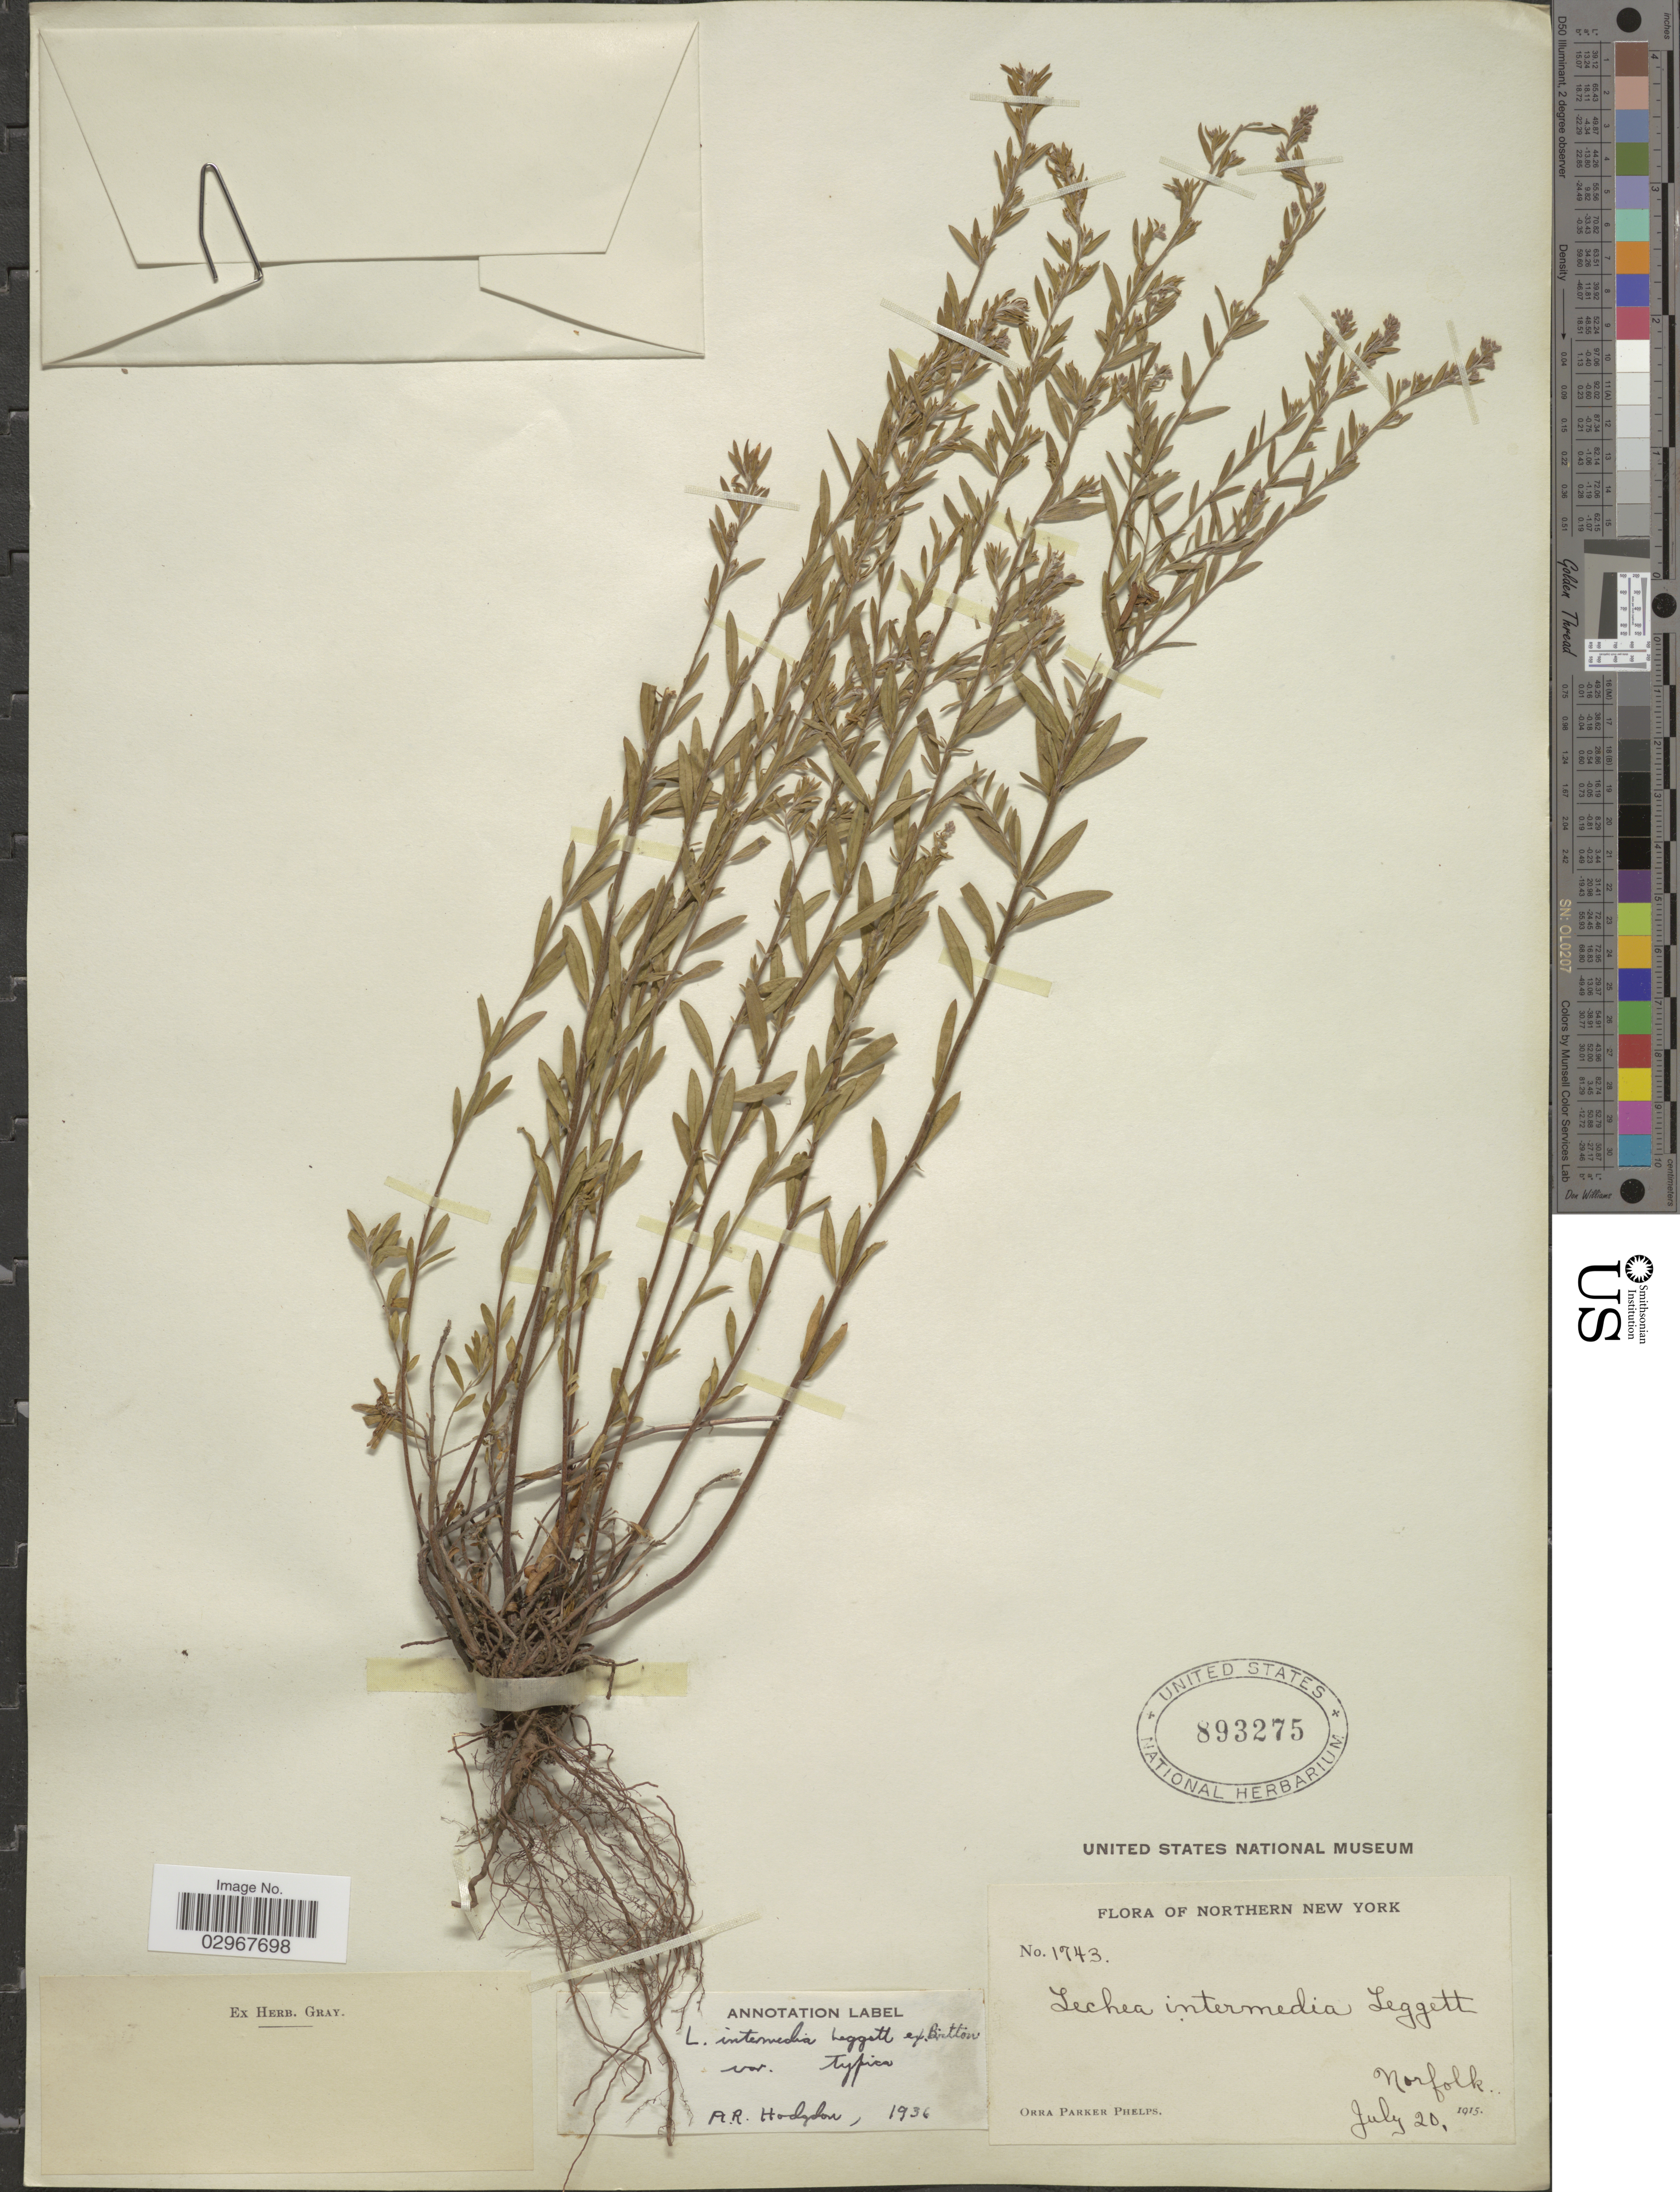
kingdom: Plantae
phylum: Tracheophyta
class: Magnoliopsida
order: Malvales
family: Cistaceae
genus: Lechea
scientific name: Lechea intermedia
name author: Legg. ex Britton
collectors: O. P. Phelps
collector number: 1743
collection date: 1915-07-20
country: United States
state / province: New York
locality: Northern New York. Norfolk.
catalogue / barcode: US 893275